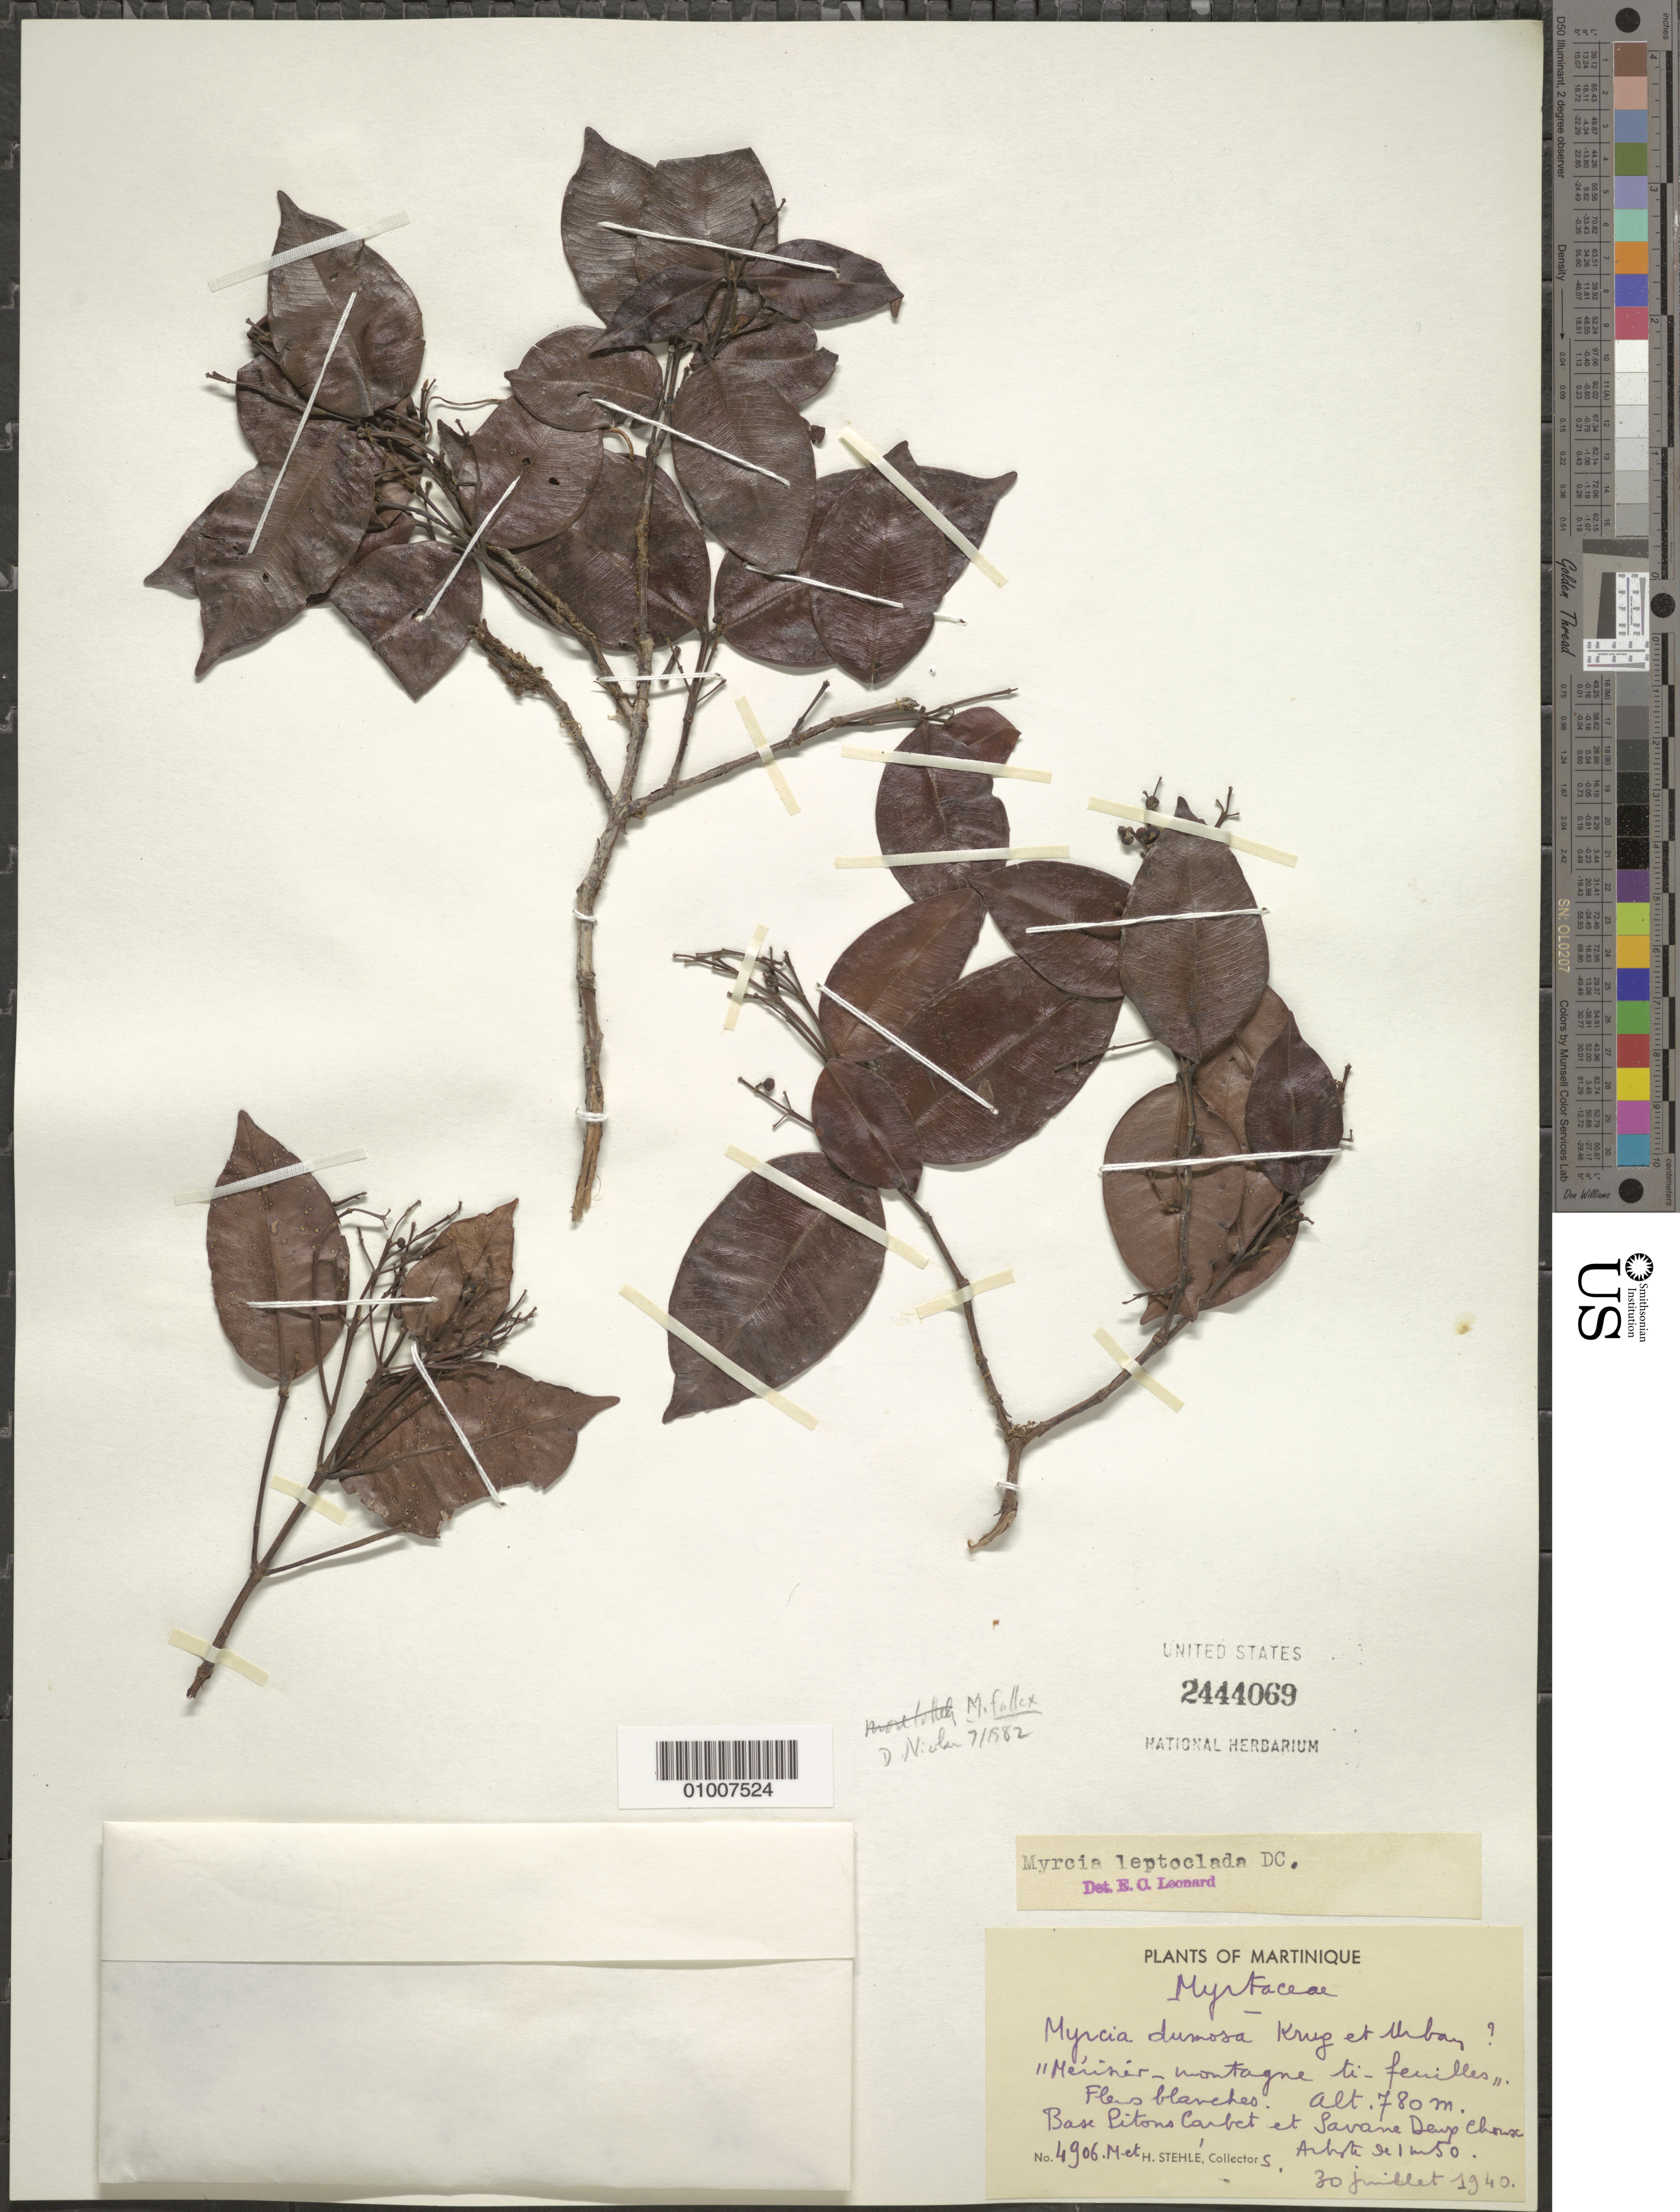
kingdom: Plantae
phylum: Tracheophyta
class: Magnoliopsida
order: Myrtales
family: Myrtaceae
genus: Myrcia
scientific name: Myrcia dumosa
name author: (Berg) Krug & Urb.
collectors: H. Stehlé & M. Stehlé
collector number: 4906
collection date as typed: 30 Jul 1940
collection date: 1940-07-30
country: Martinique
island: Martinique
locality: Base Pitons Carbet et Savane Deux Choux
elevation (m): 780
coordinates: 0 N, 0 E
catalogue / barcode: US 2444069